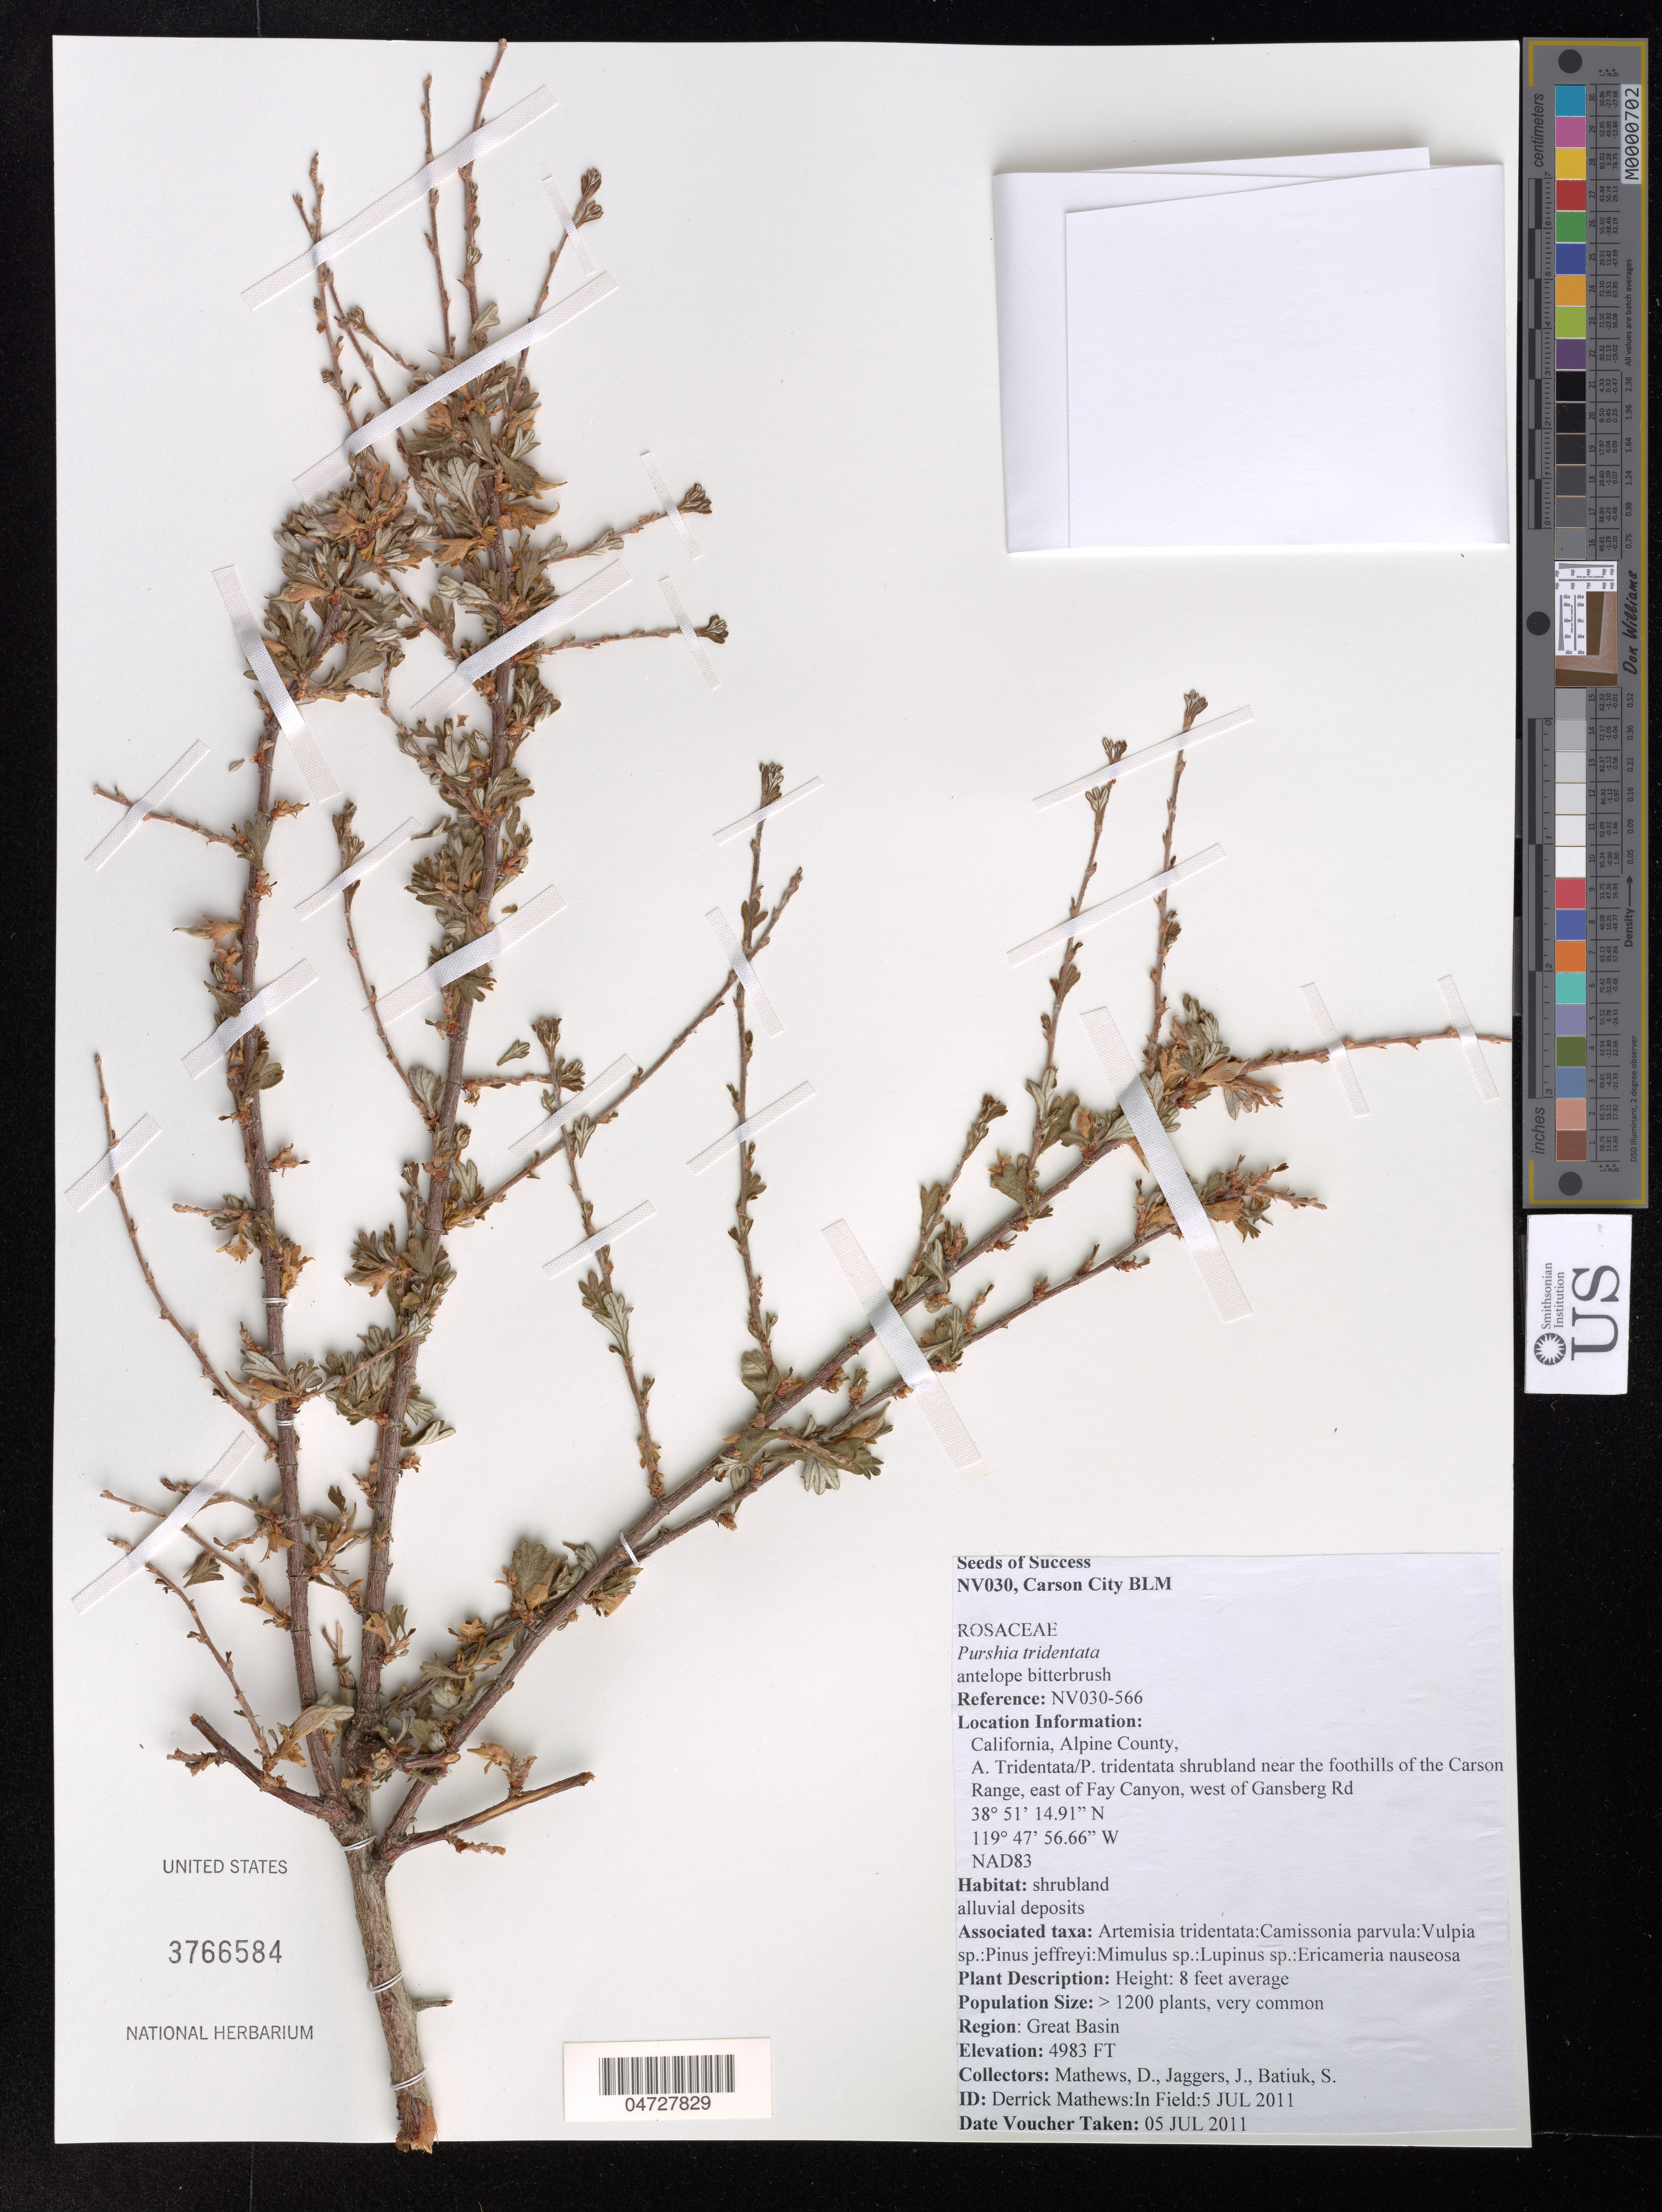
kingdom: Plantae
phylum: Tracheophyta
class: Magnoliopsida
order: Rosales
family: Rosaceae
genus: Purshia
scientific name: Purshia tridentata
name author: (Pursh) DC.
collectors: D. Mathews, J. Jaggers & S. Batiuk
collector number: NV030-566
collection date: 2011-07-05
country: United States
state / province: California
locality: Alpine County. Near thefoothills of the Carson Range, east of Fay Canyon, west of Gansberg Rd. Great Basin.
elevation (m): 1519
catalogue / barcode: US 3766584